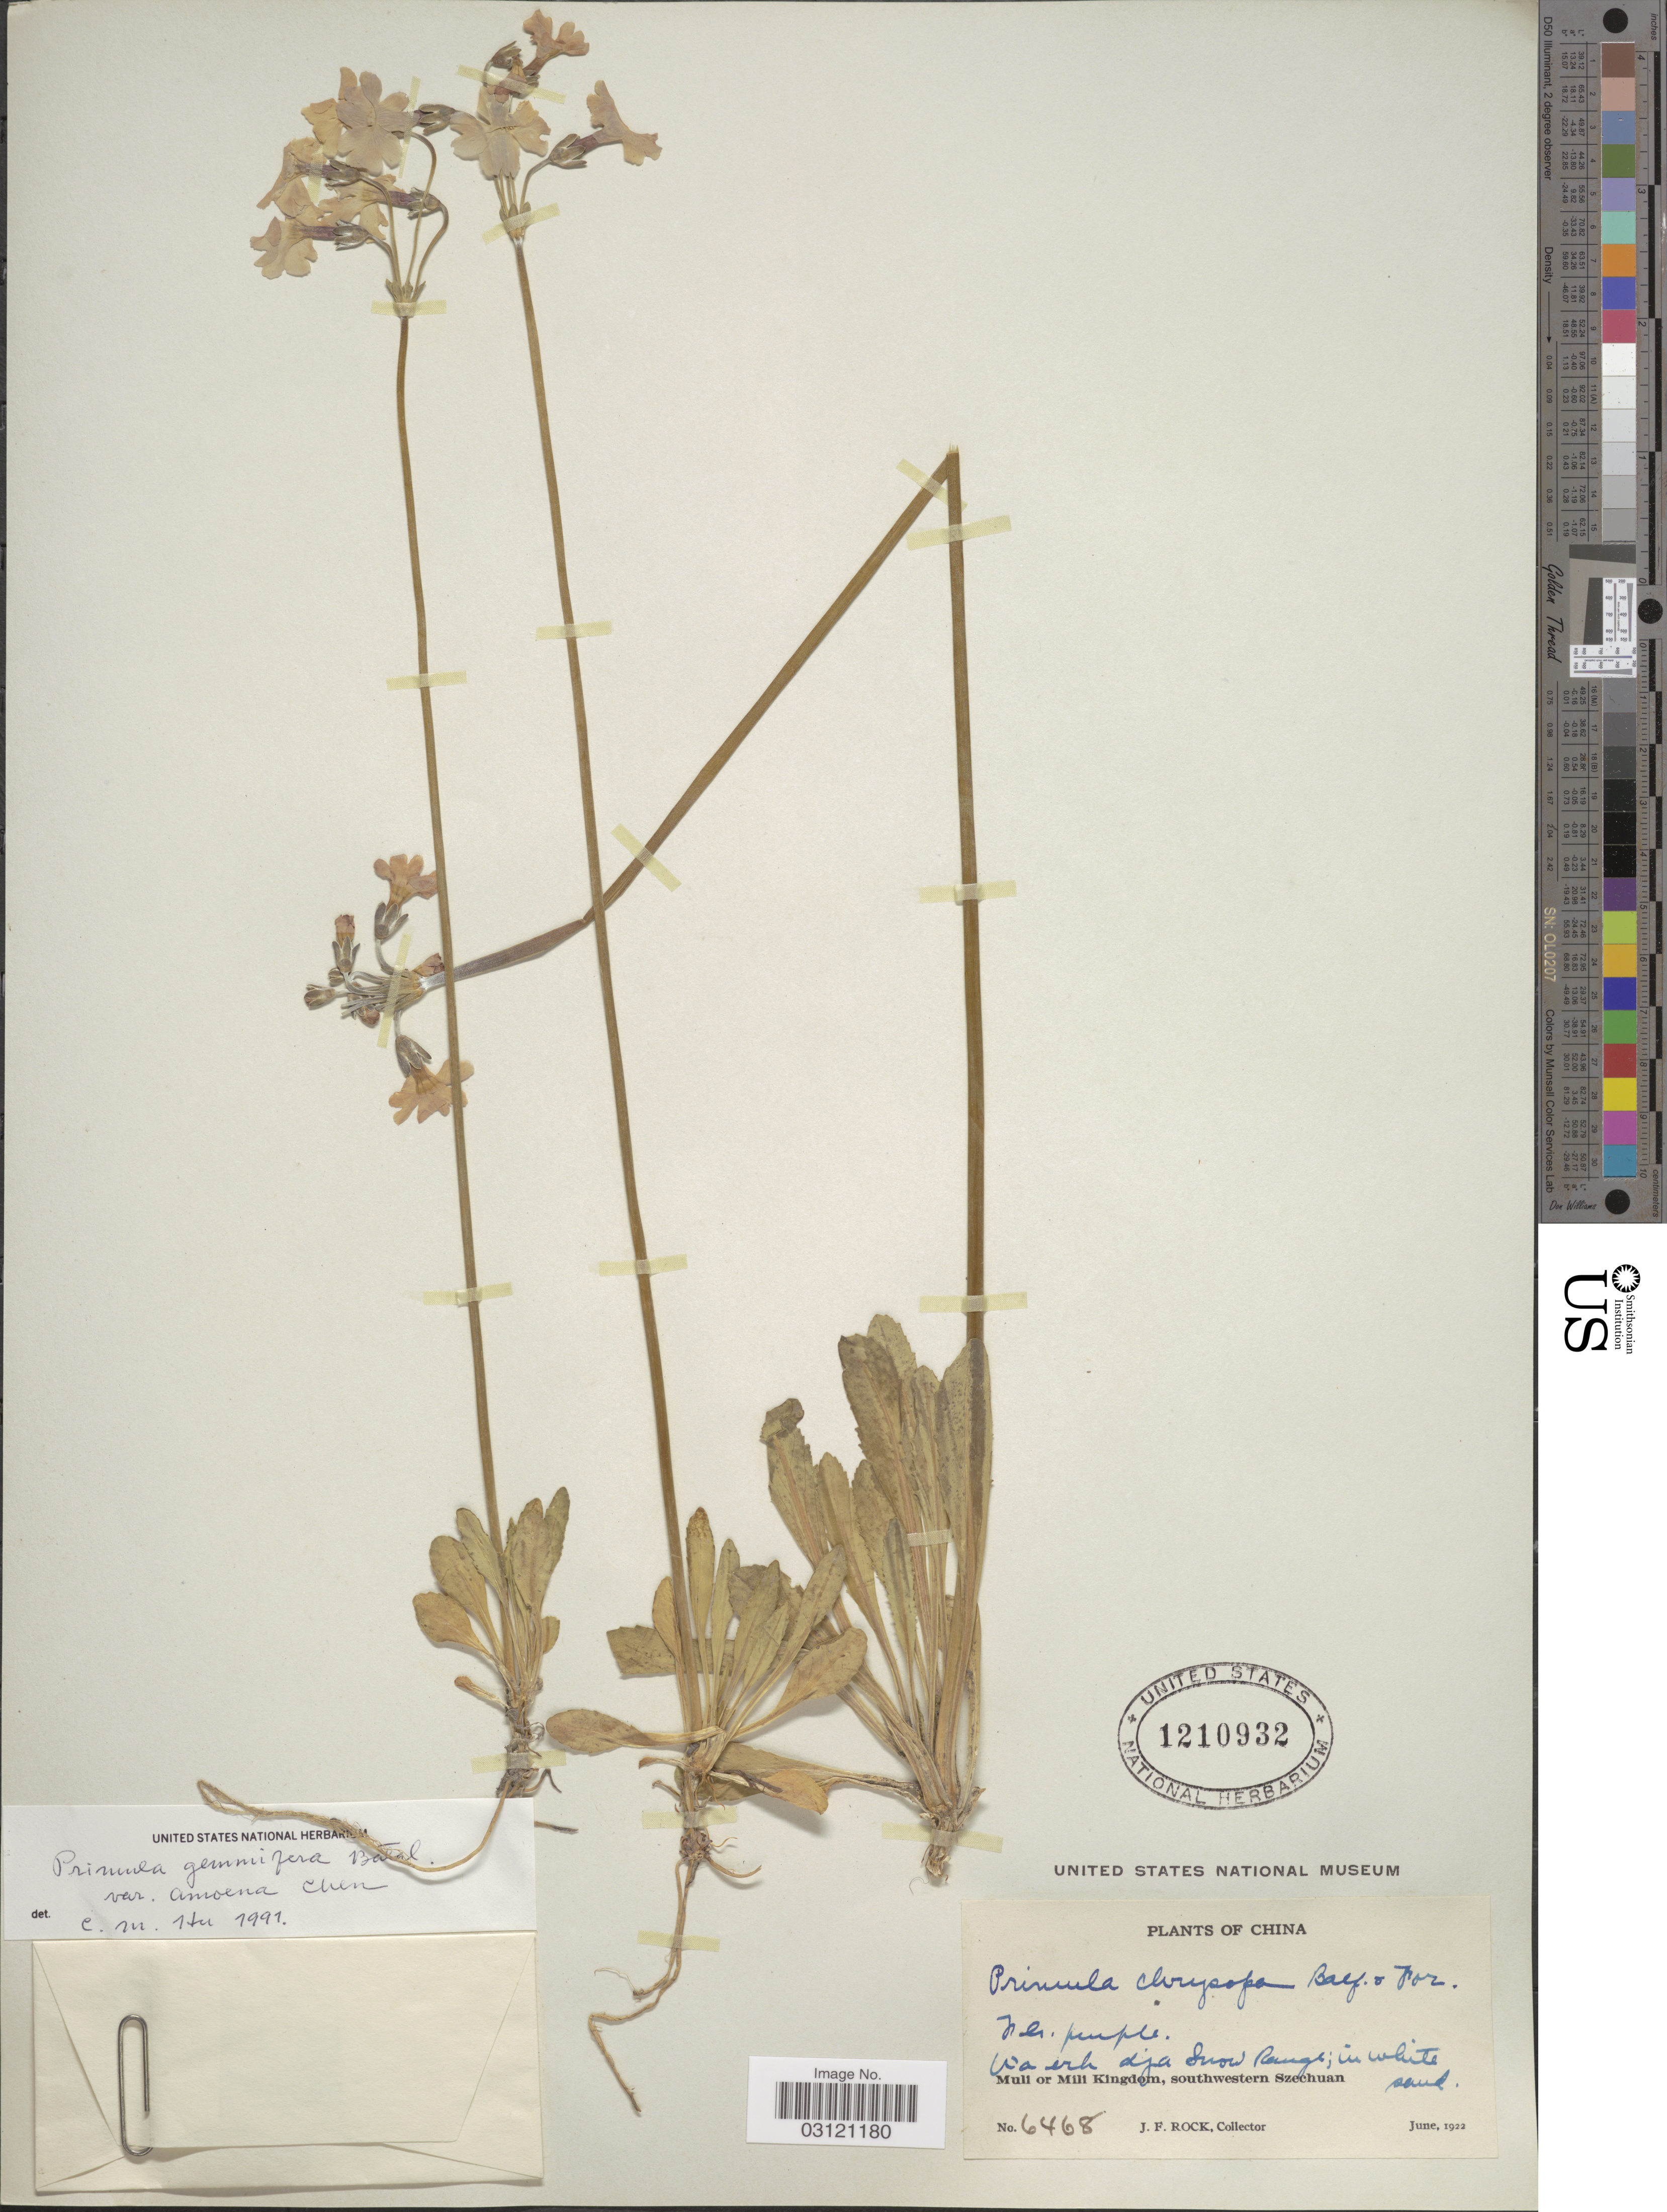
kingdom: Plantae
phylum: Tracheophyta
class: Magnoliopsida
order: Ericales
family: Primulaceae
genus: Primula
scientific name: Primula gemmifera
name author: Batalin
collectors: J. Rock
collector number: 6468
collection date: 1922-06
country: China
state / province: Sichuan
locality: Muli or Mili Kingdom, southwestern Szechuan, Wa erh dja Snow Range.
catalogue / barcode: US 1210932